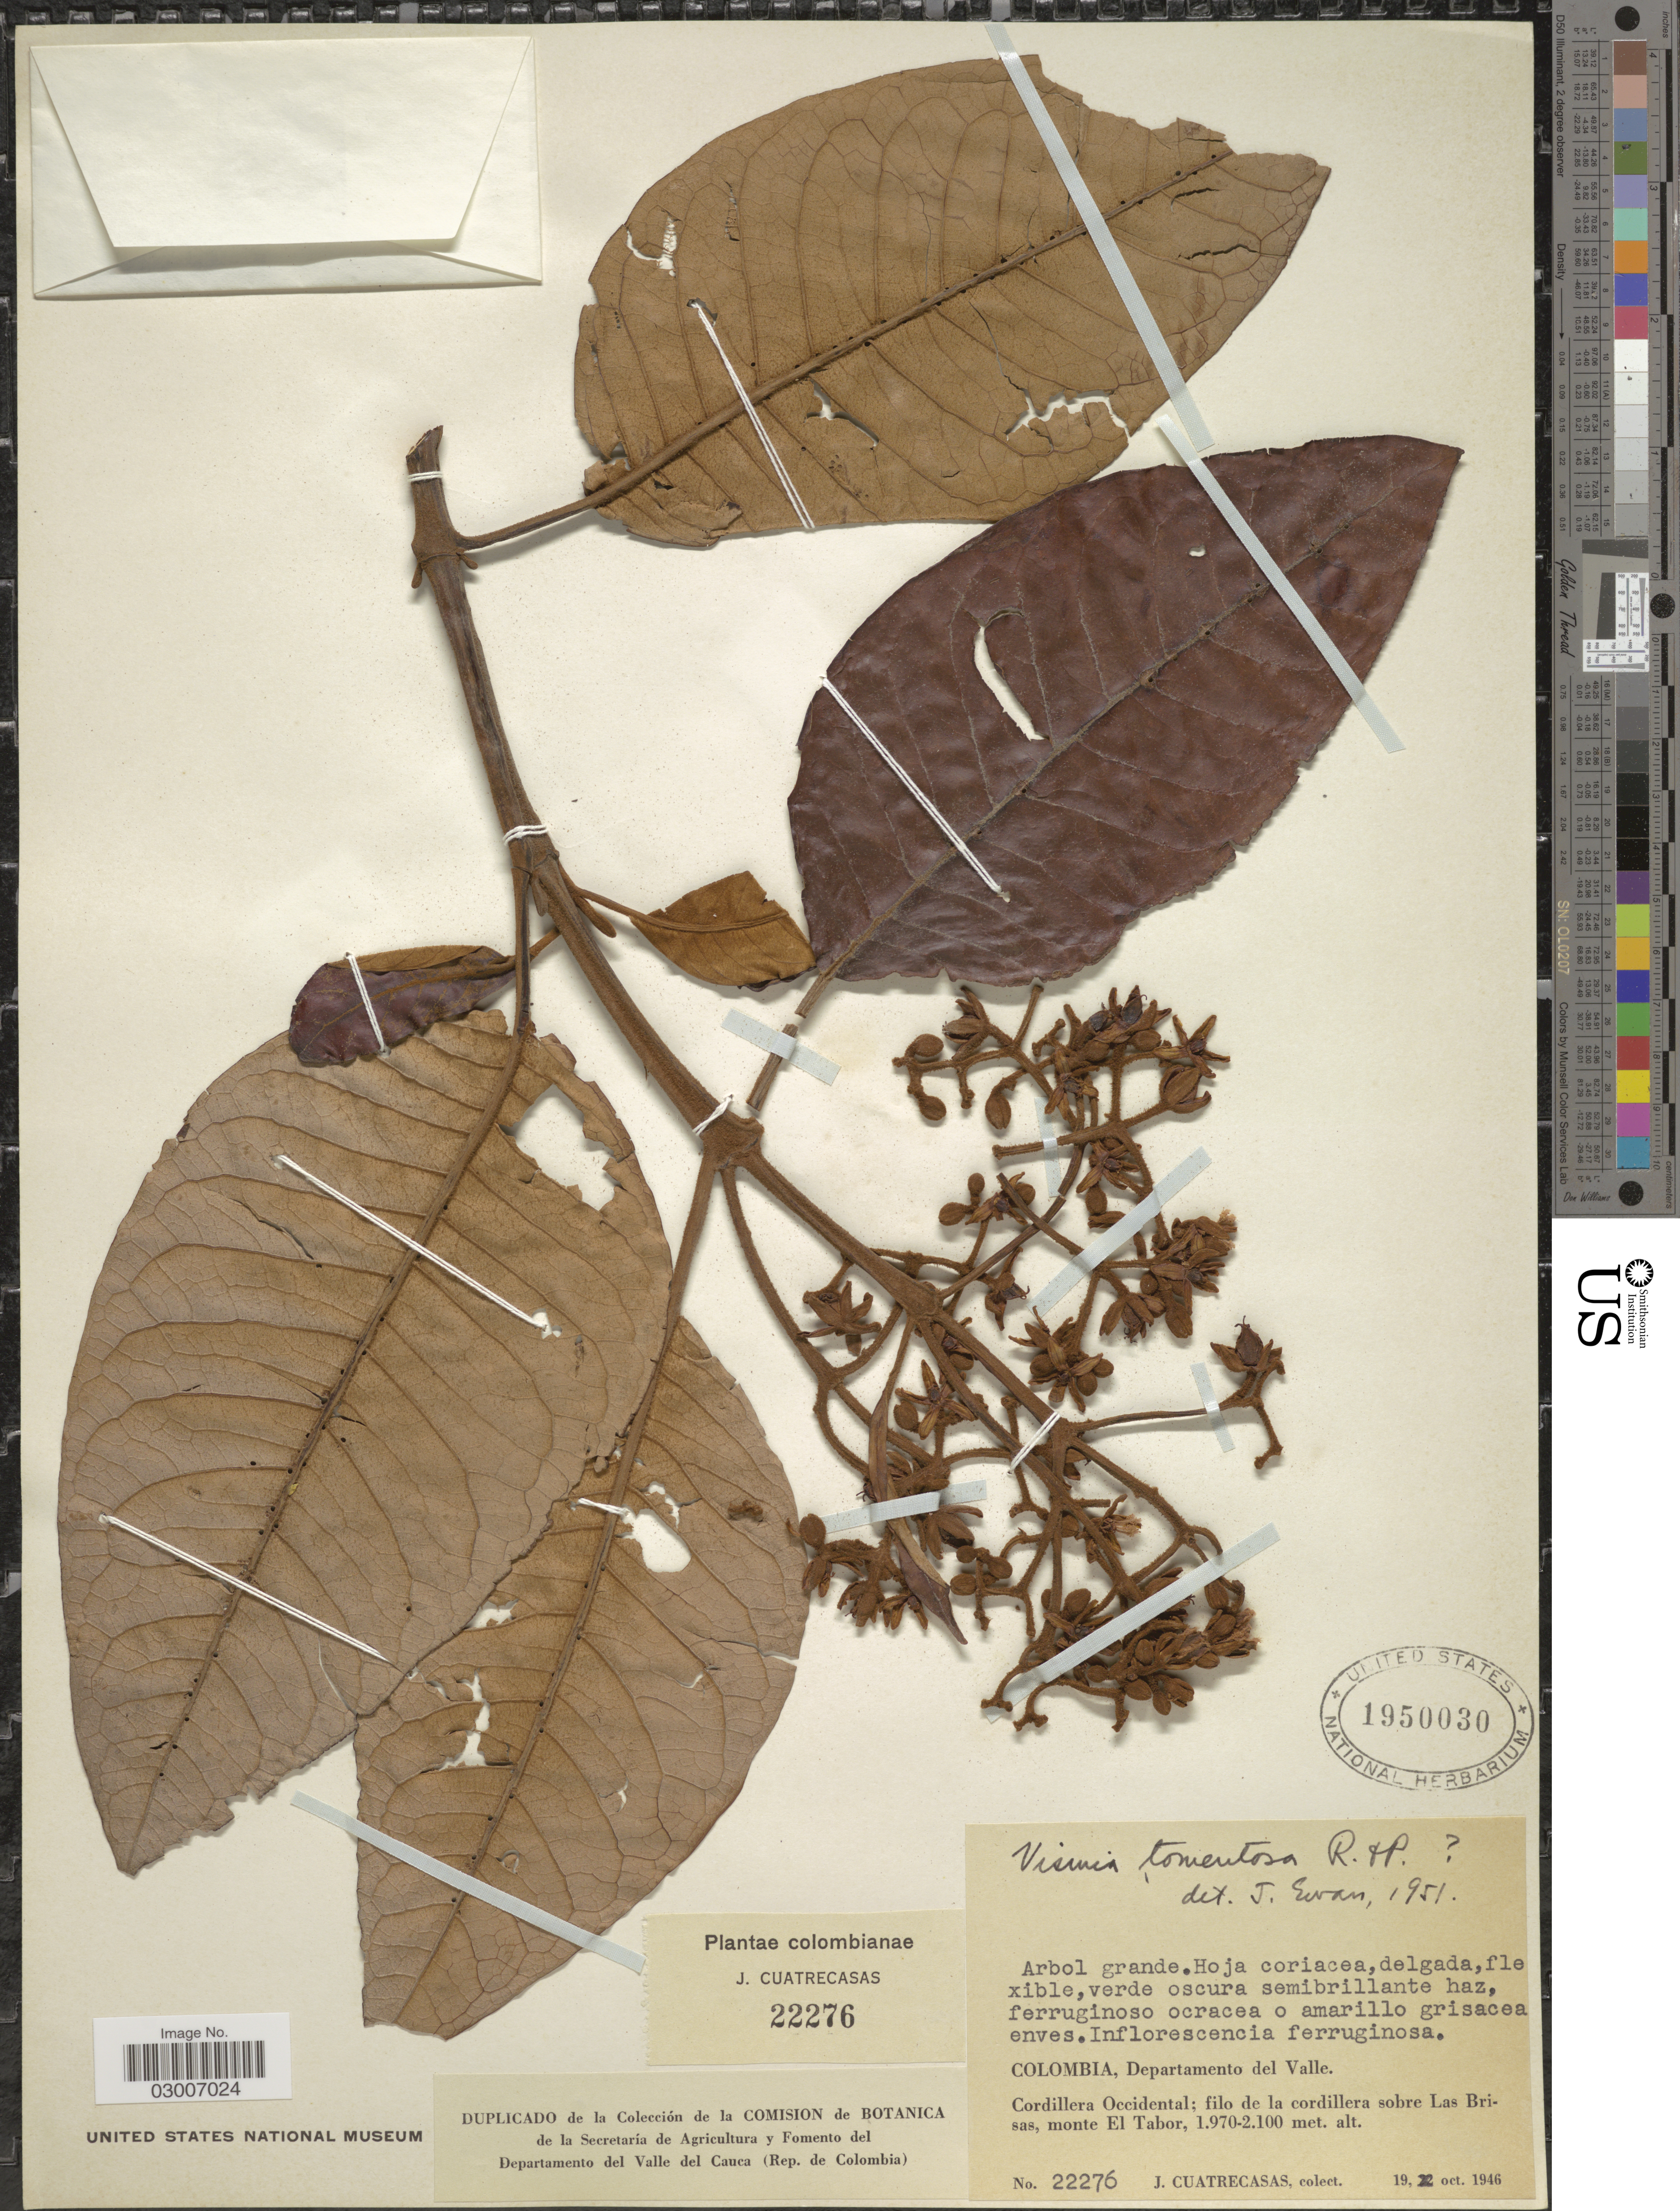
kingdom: Plantae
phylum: Tracheophyta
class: Magnoliopsida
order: Malpighiales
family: Hypericaceae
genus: Vismia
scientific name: Vismia tomentosa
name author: Ruiz & Pav.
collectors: J. Cuatrecasas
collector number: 22276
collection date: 1946-10-19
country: Colombia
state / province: Valle del Cauca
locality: Departamento del Valle. Cordillera Occidental; filo de la cordillera sobre Las Brisas, monte El Tabor.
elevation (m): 1970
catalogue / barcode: US 1950030